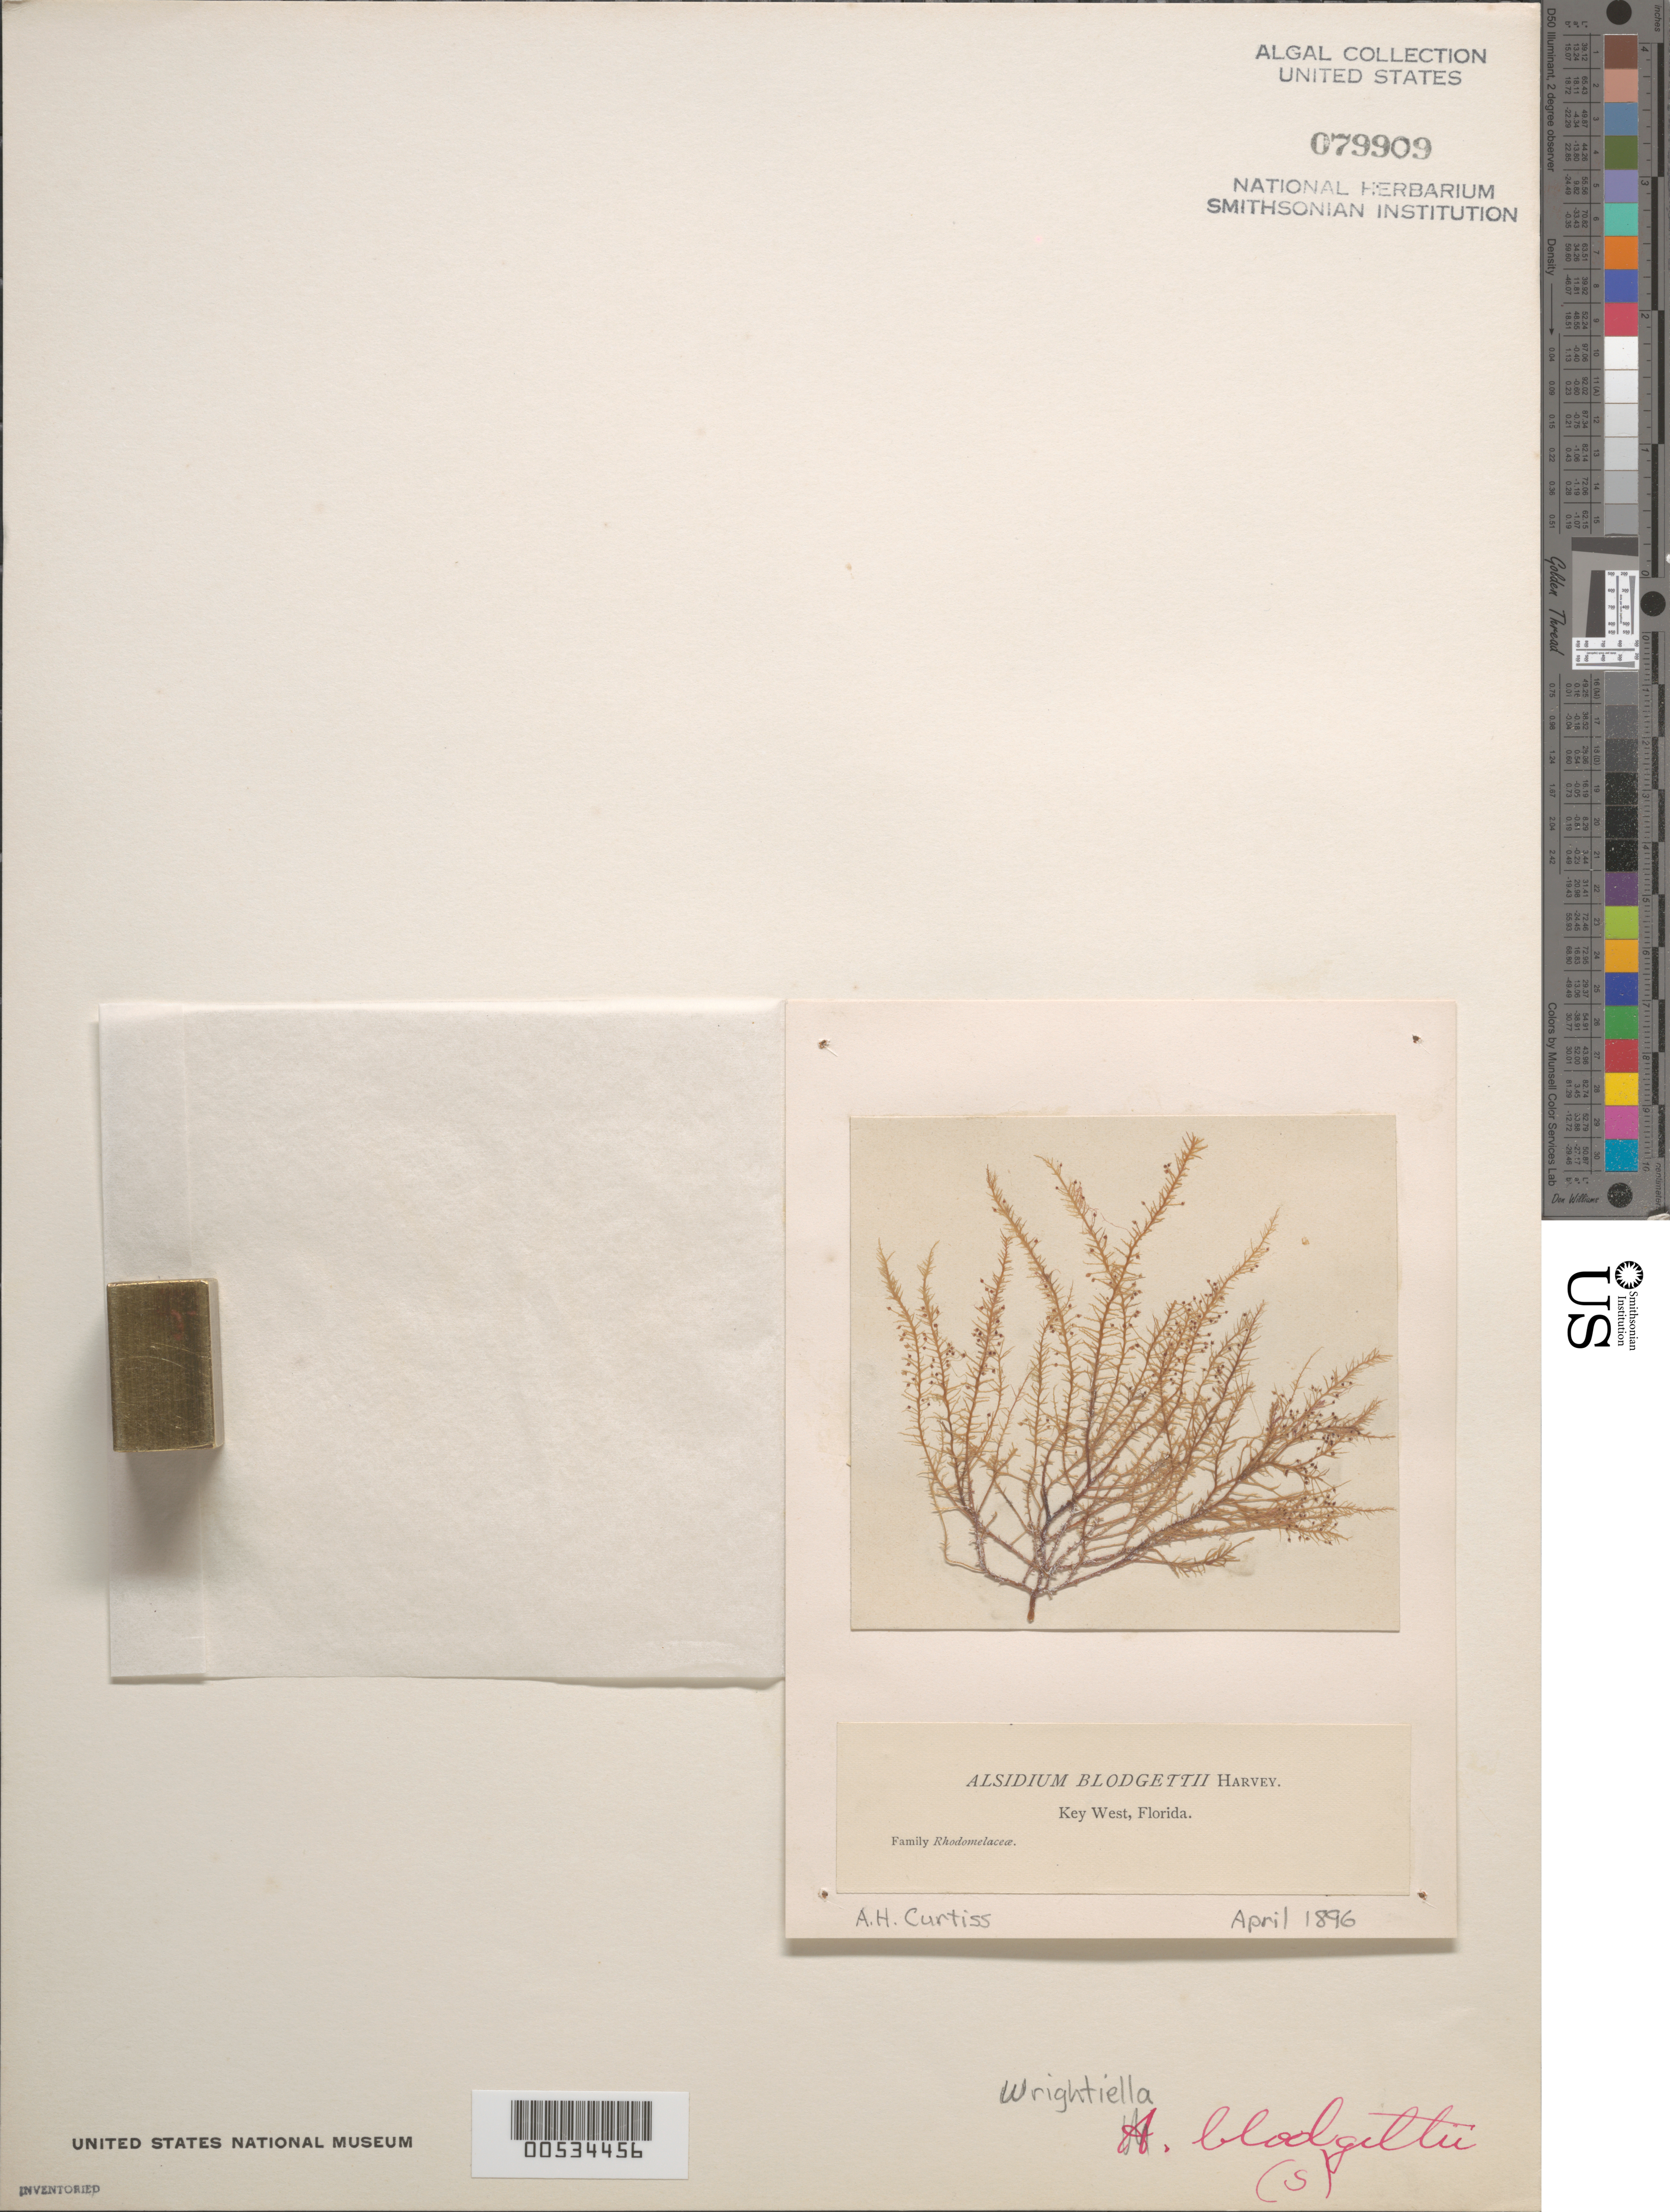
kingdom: Plantae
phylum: Rhodophyta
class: Florideophyceae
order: Ceramiales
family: Rhodomelaceae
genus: Wrightiella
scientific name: Wrightiella blodgettii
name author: (Harv.) F. Schmitz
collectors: A. H. Curtiss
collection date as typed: Apr 1896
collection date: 1896-04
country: United States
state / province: Florida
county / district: Monroe County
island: Key West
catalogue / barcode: US 79909